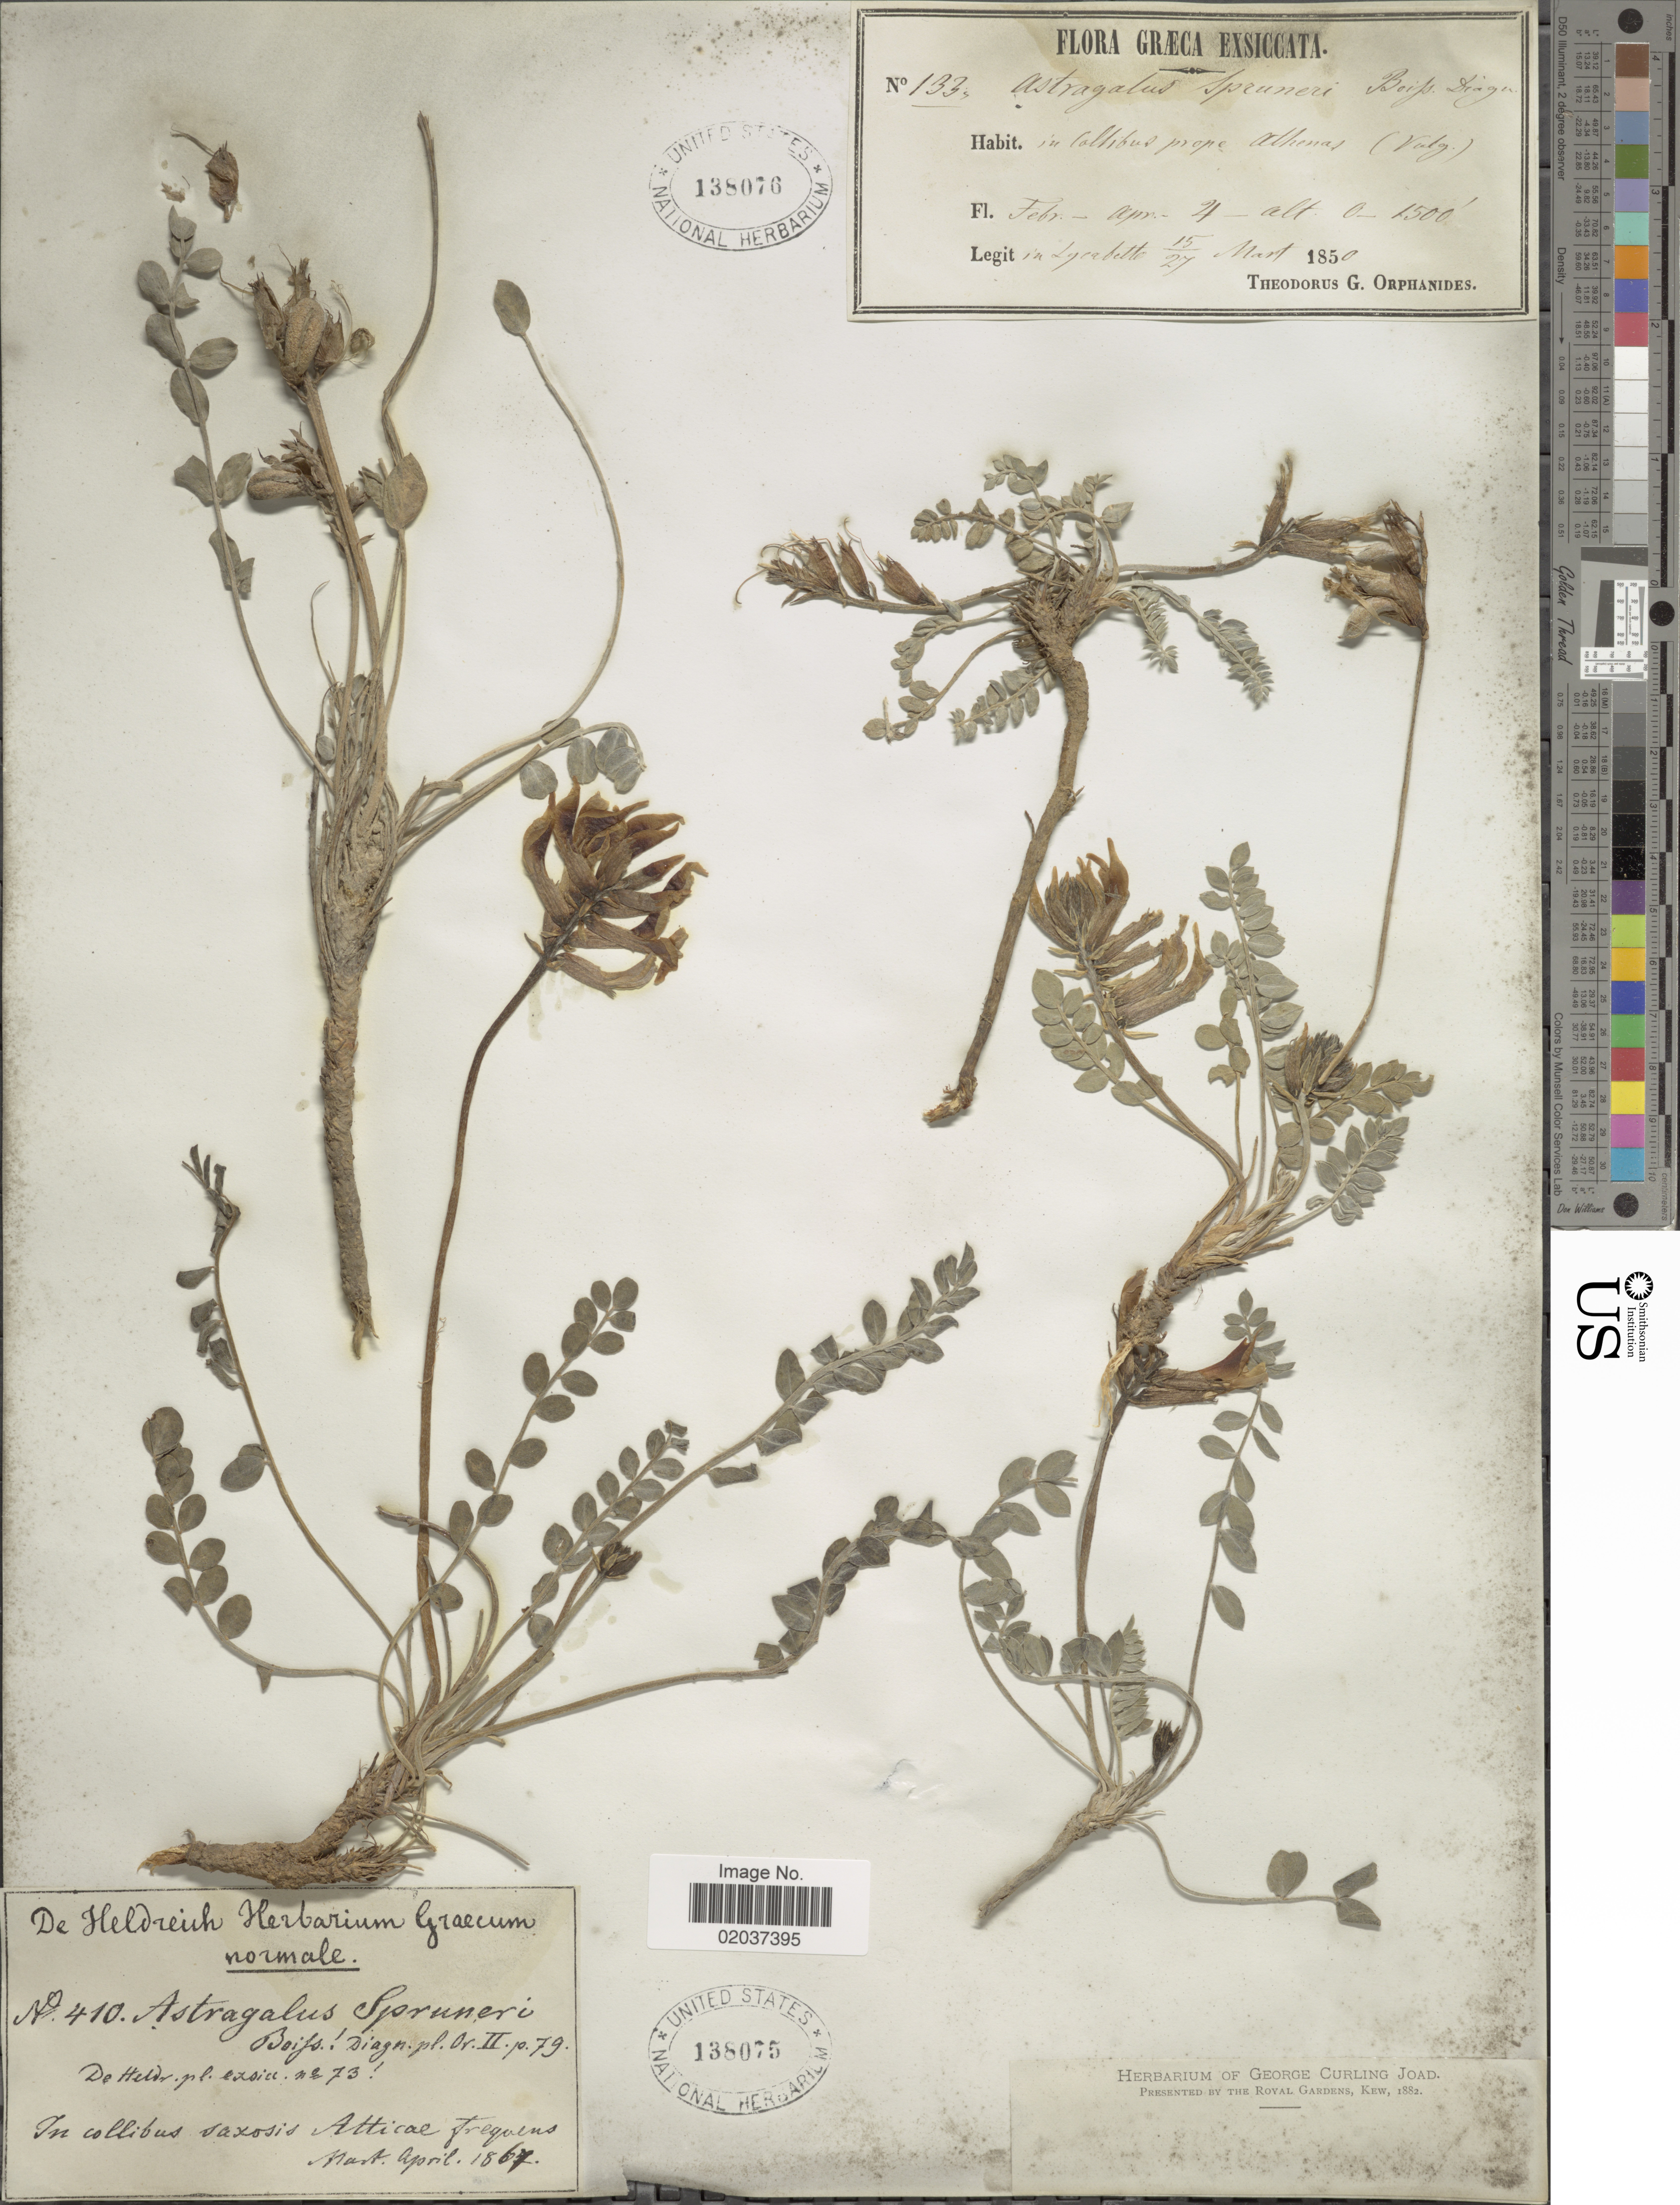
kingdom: Plantae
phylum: Tracheophyta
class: Magnoliopsida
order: Fabales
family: Fabaceae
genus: Astragalus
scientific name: Astragalus spruneri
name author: Boiss.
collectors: -. De Heldreich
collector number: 410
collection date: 1867-04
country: Greece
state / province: Attica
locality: In collibus saxosis, Attica frequens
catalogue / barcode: US 138075